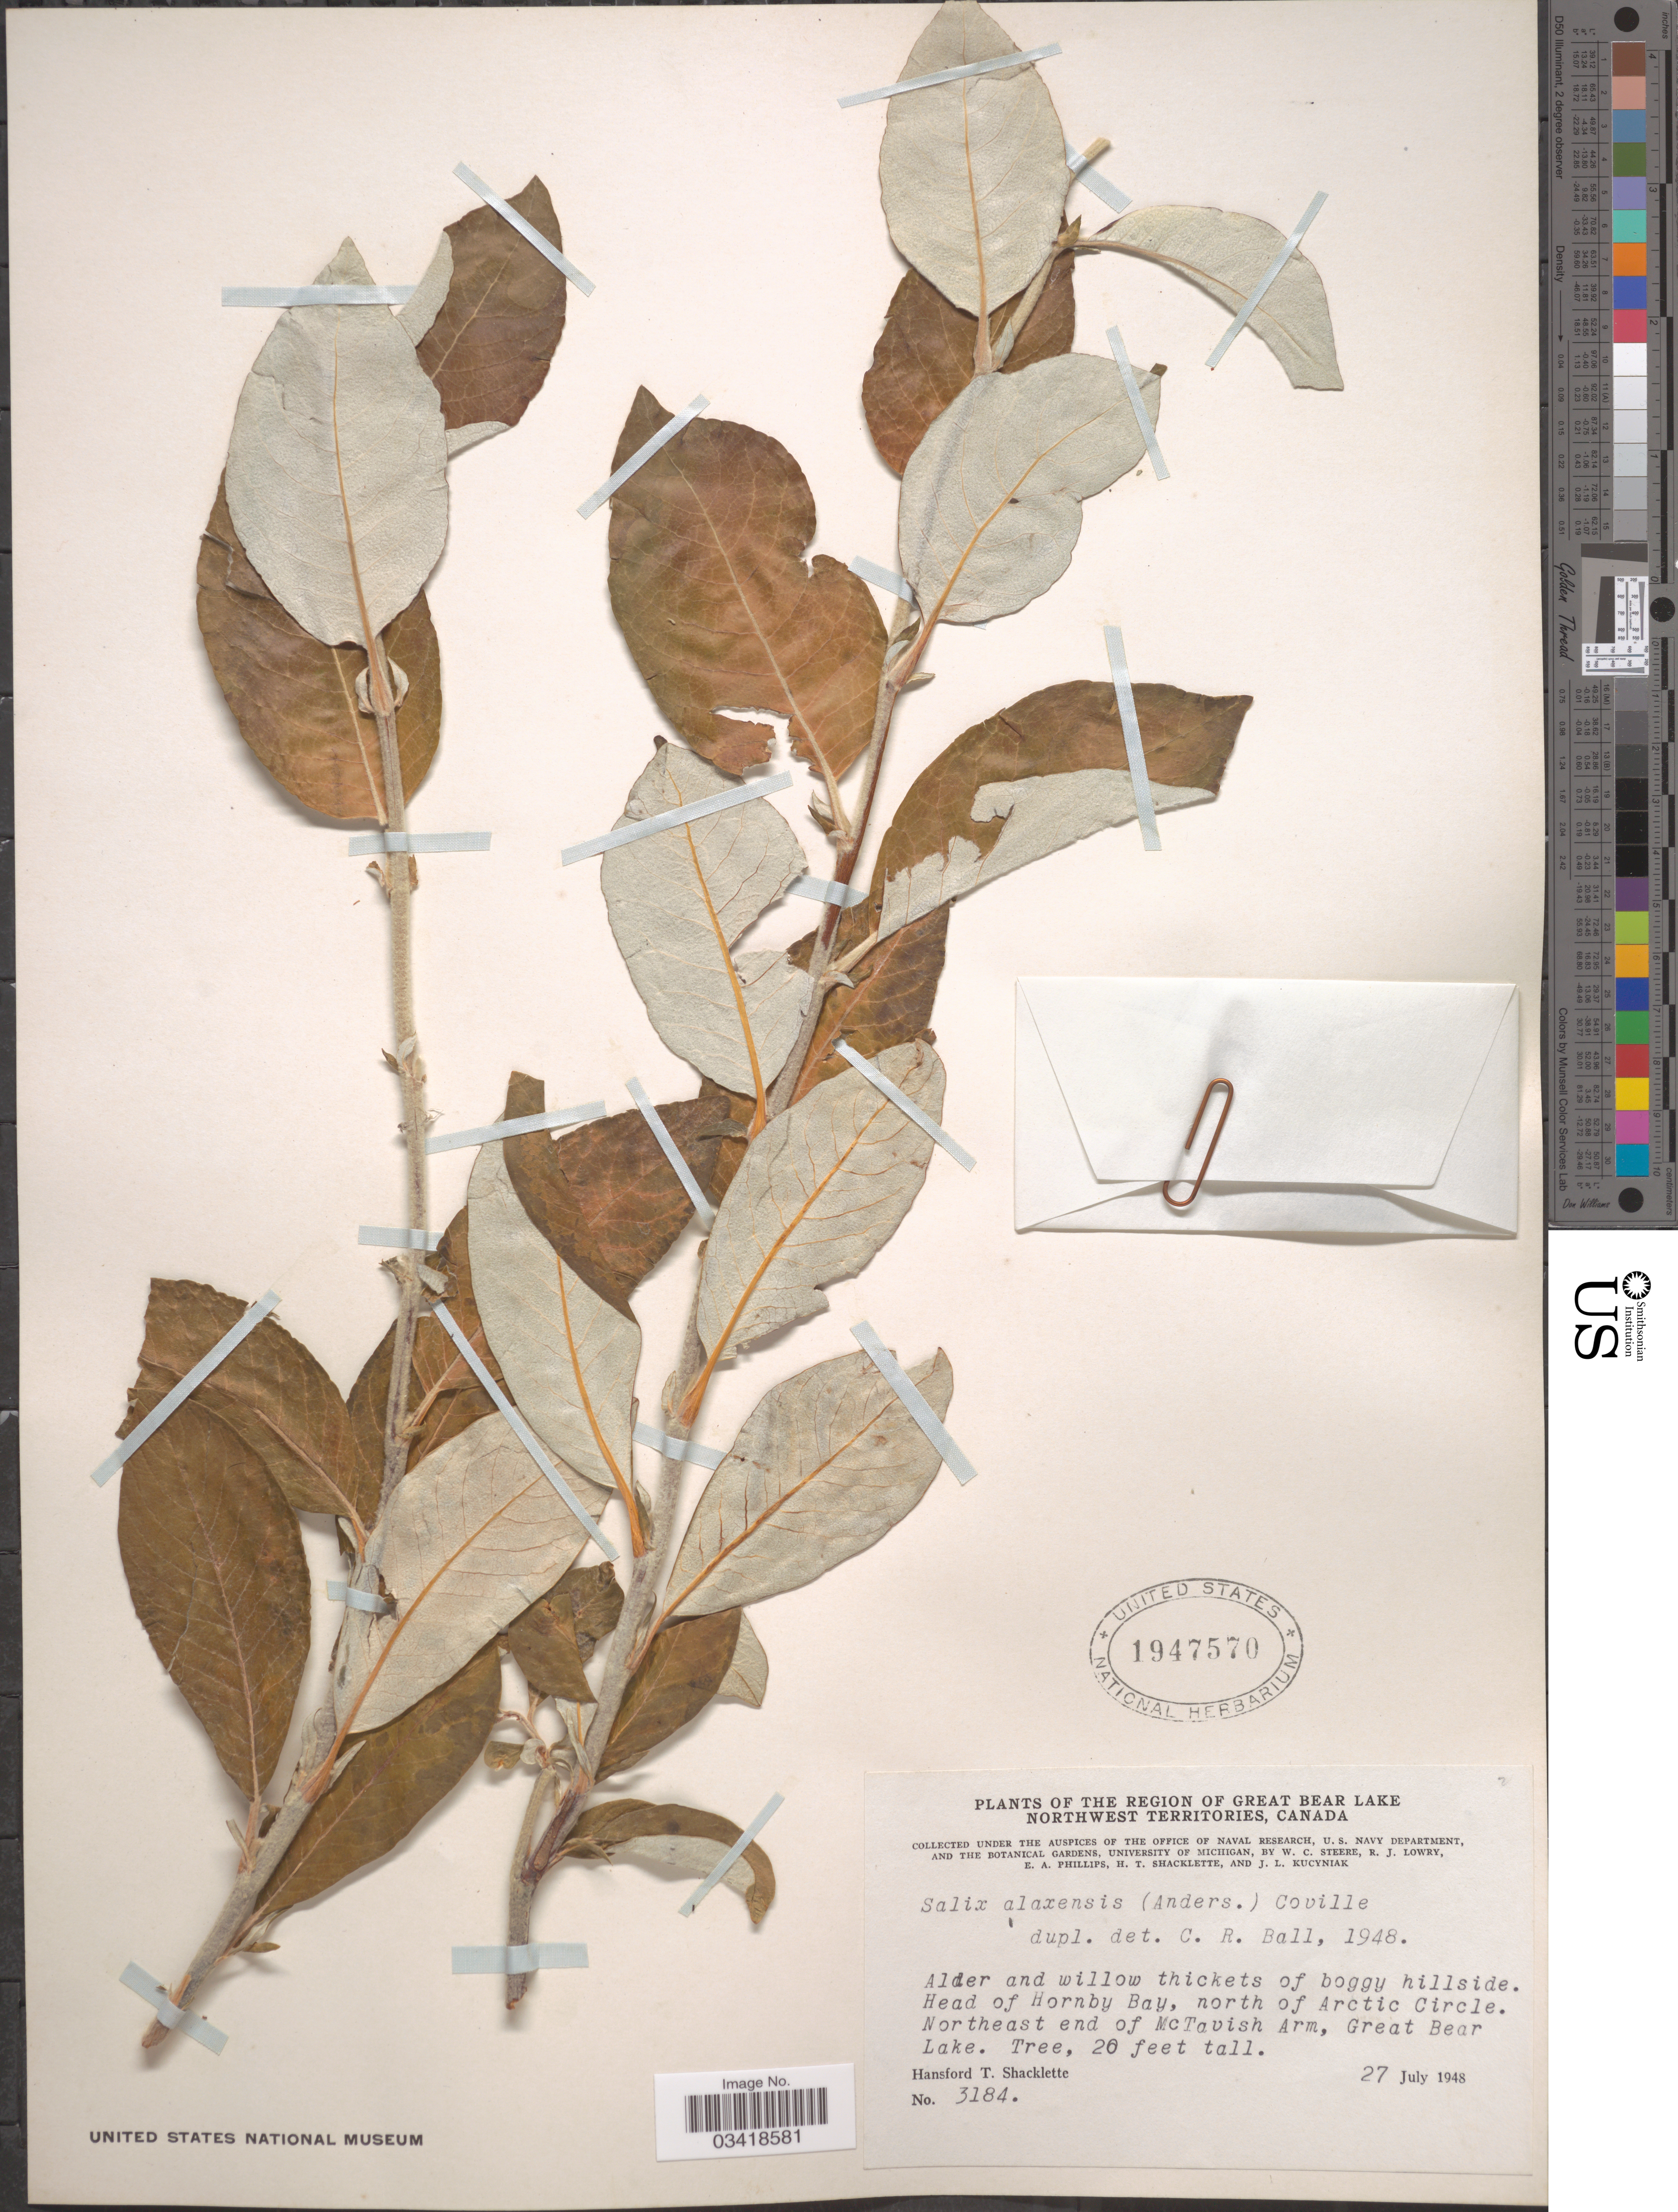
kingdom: Plantae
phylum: Tracheophyta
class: Magnoliopsida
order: Malpighiales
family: Salicaceae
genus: Salix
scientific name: Salix alaxensis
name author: (Andersson) Coville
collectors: H. Shacklette, W. C. Steere, R. Lowry, E. Phillips & J. Kucyniak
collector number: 3184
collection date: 1948-07-27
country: Canada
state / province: Northwest Territories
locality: The Region of Great Bear Lake. Head of Hornby Bay, north of Arctic Circle. Northeast end of McTavish Arm, Great Bear Lake.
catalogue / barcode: US 1947570